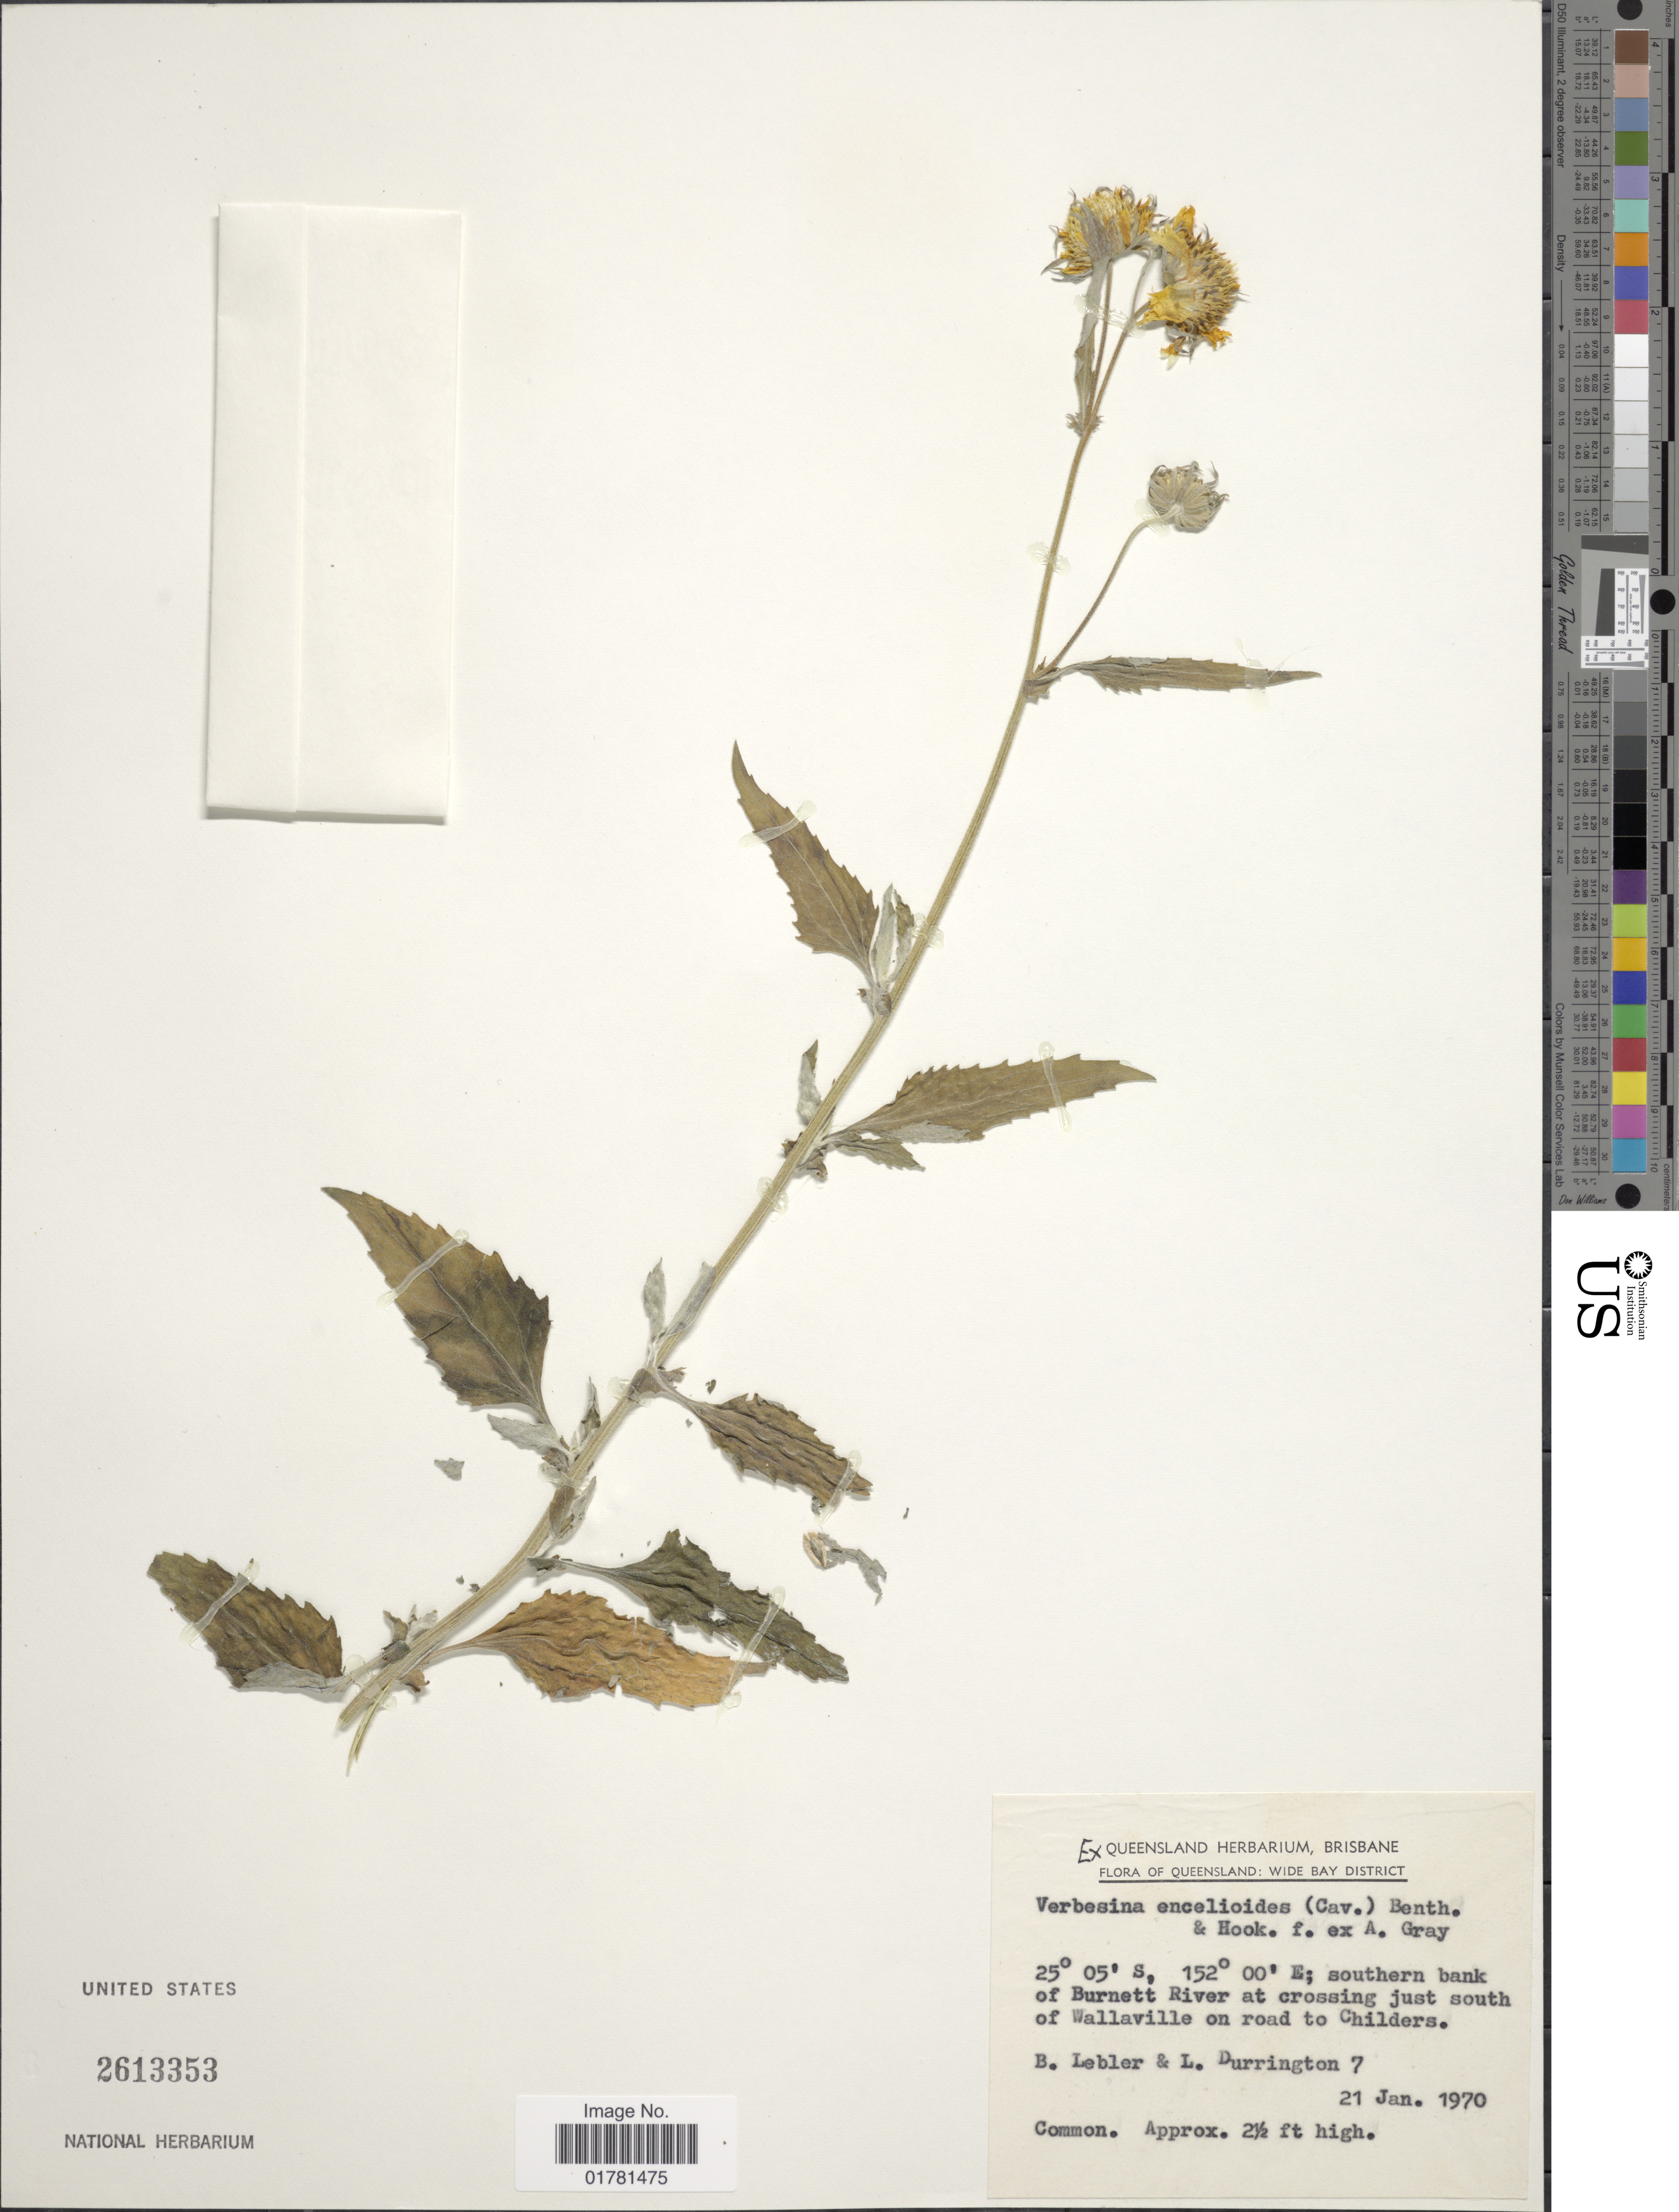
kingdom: Plantae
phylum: Tracheophyta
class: Magnoliopsida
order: Asterales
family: Asteraceae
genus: Verbesina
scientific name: Verbesina encelioides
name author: (Cav.) Benth. & Hook. ex A. Gray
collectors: B. Lebler & L. Durrington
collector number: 7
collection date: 1970-01-21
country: Australia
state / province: Queensland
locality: Wide Bay District; southern bank of Burnett River at crossing just south of Wallaville on road to Childers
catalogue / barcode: US 2613353